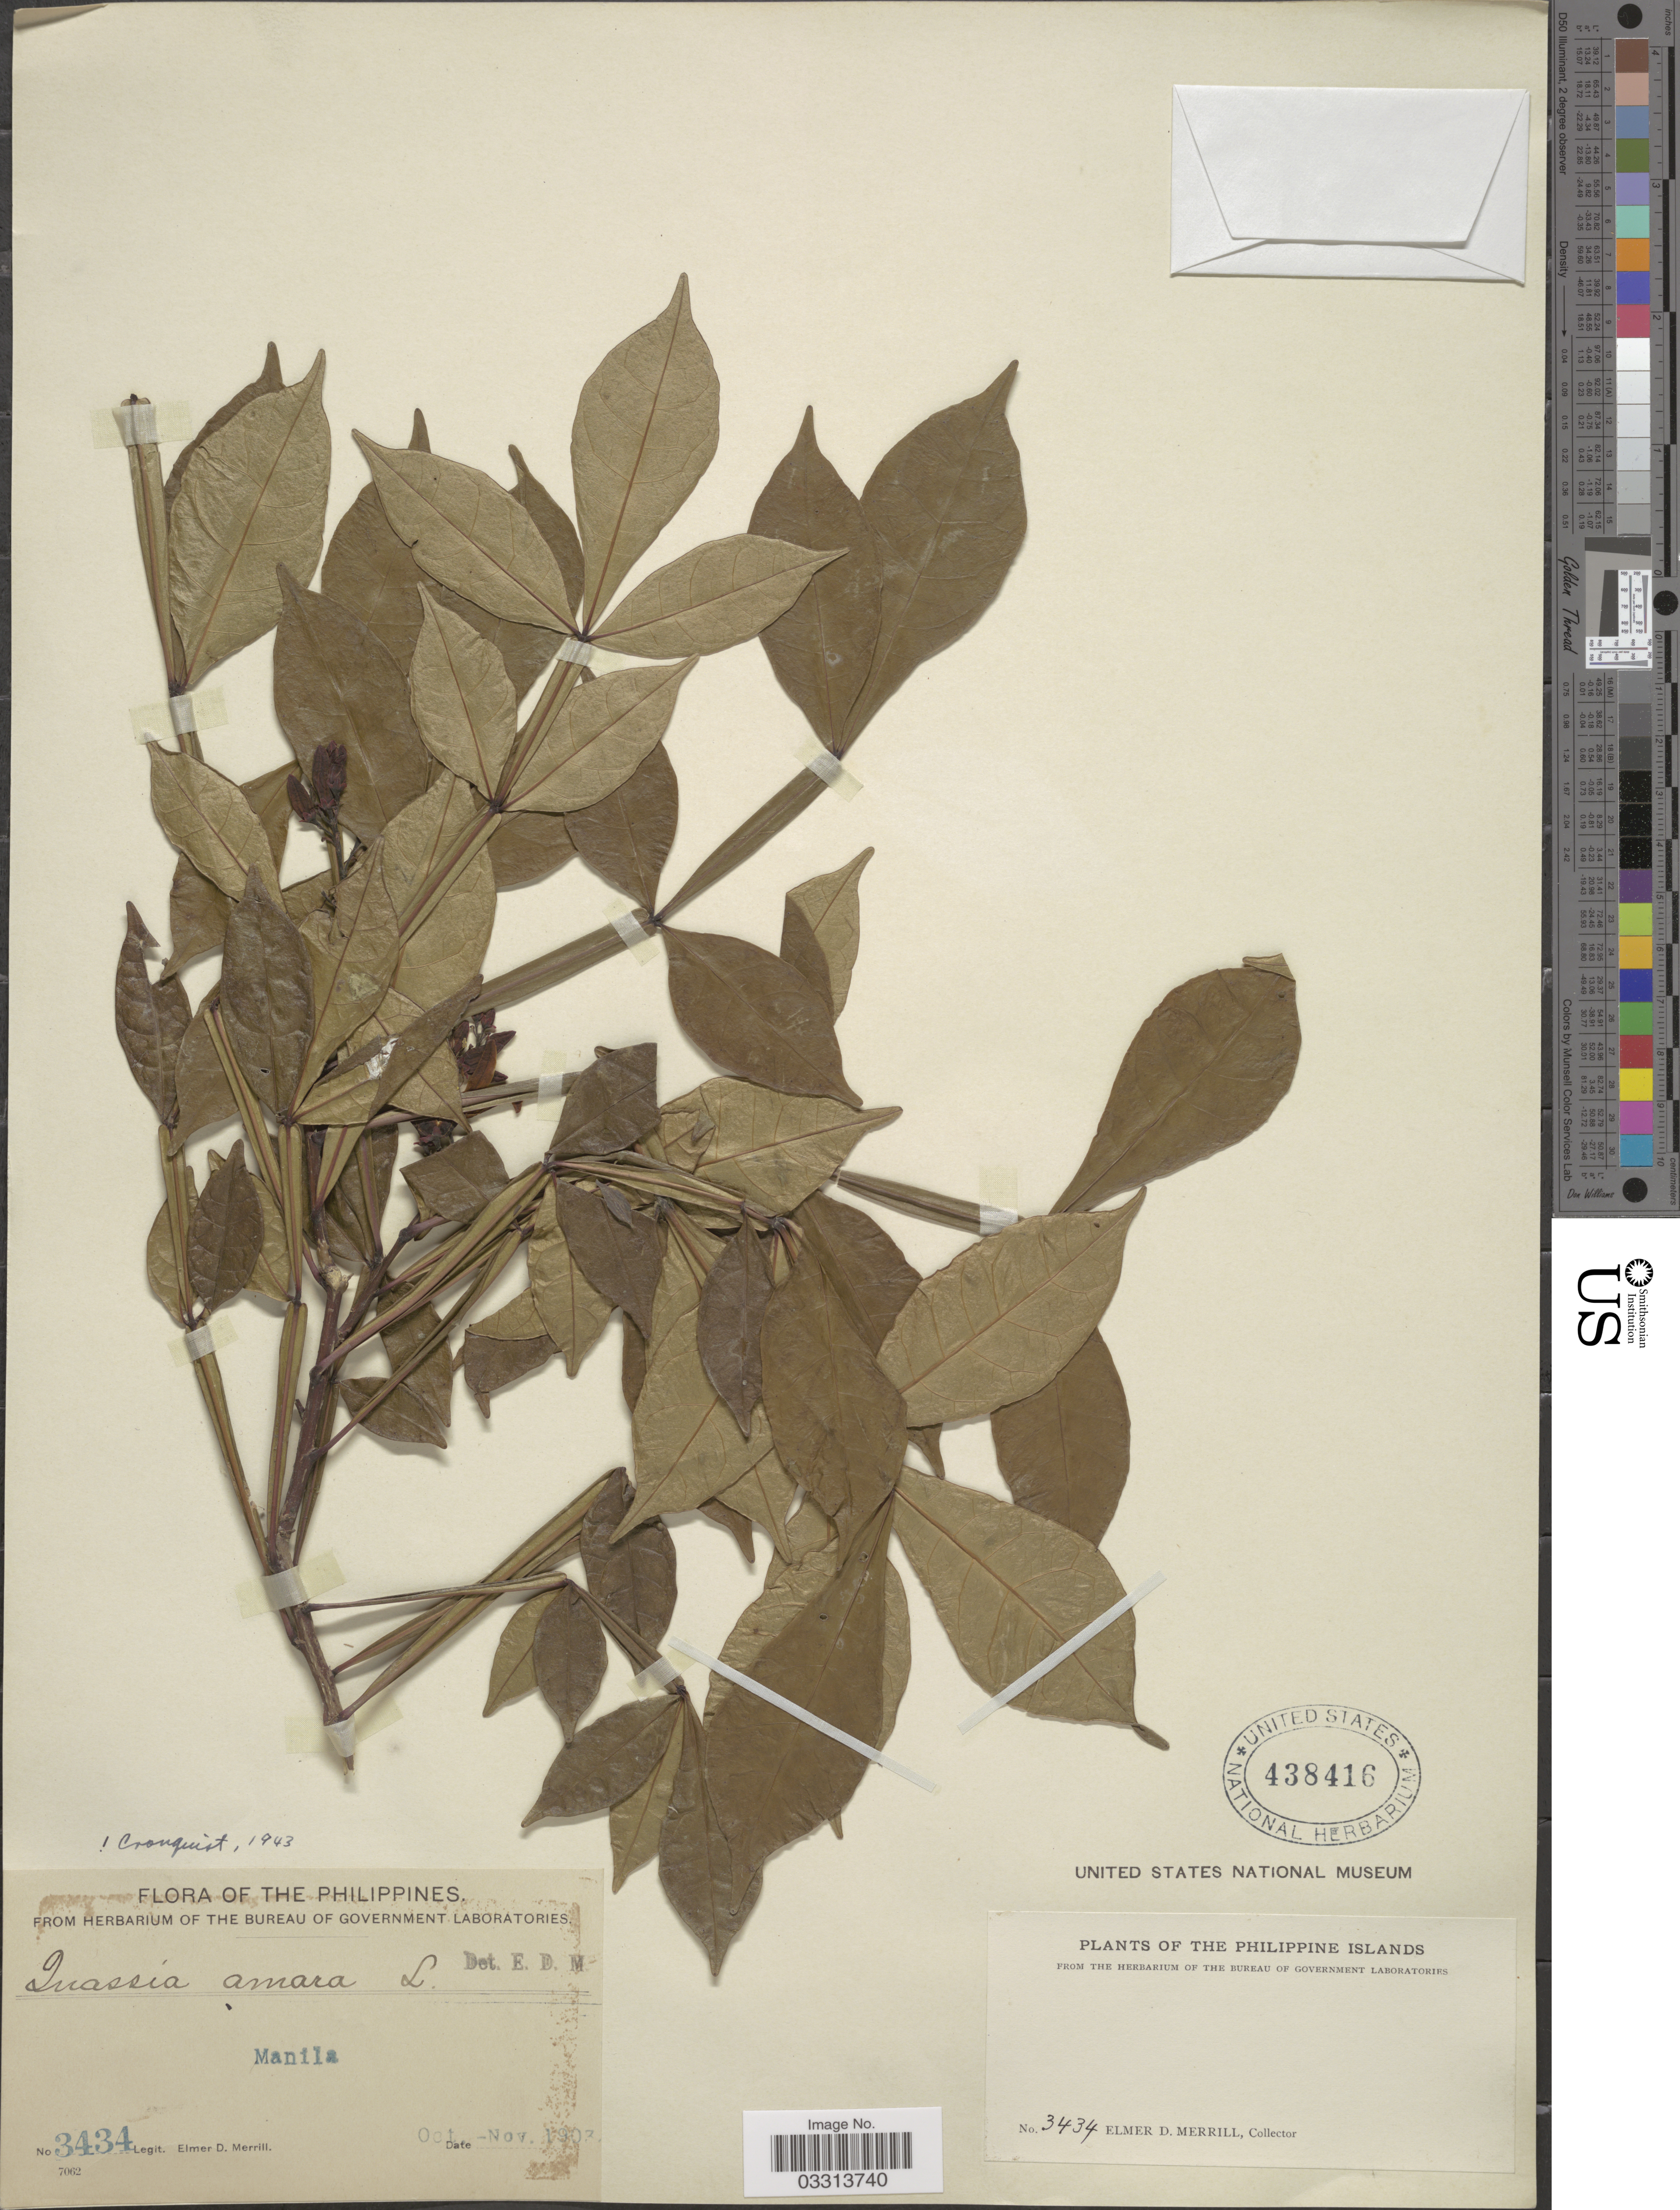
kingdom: Plantae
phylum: Tracheophyta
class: Magnoliopsida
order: Sapindales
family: Simaroubaceae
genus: Quassia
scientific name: Quassia amara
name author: L.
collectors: E. D. Merrill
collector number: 3434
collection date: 1903-10/1903-11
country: Philippines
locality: Manila.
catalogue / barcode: US 438416